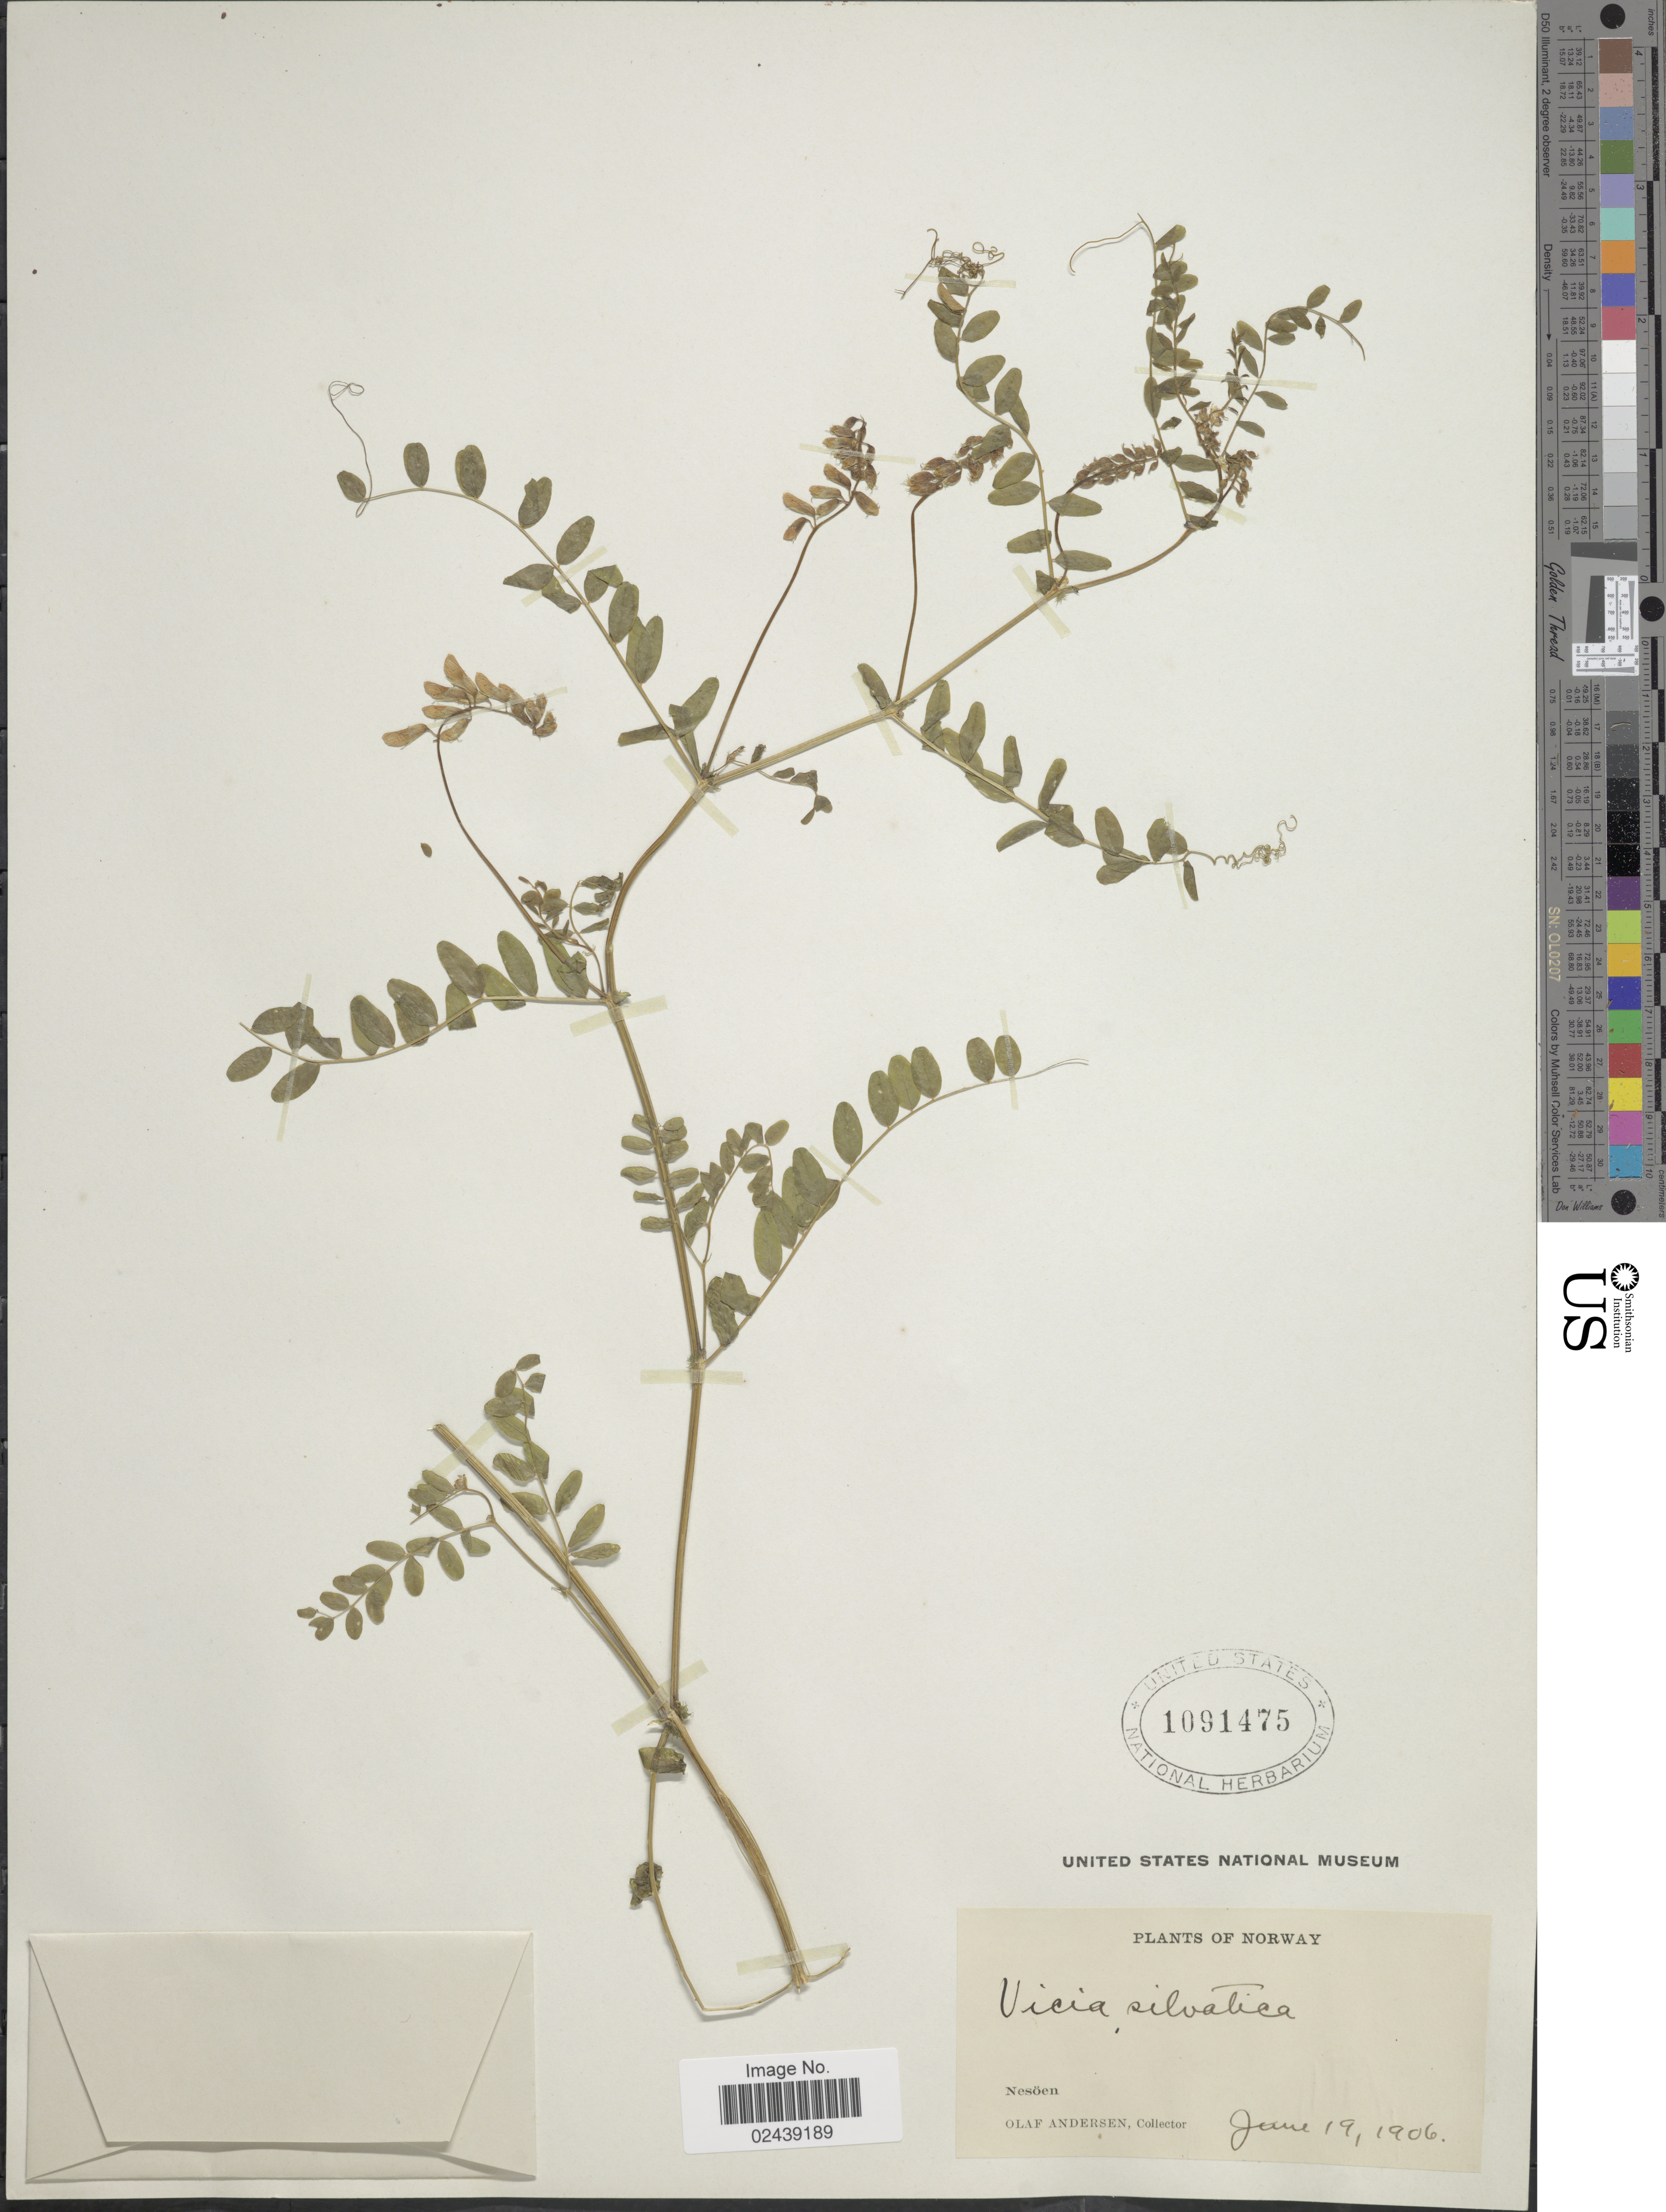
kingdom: Plantae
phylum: Tracheophyta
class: Magnoliopsida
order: Fabales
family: Fabaceae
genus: Vicia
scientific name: Vicia sylvatica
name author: L.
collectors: O. Andersen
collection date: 1906-06-19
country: Norway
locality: Nesoen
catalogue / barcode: US 1091475